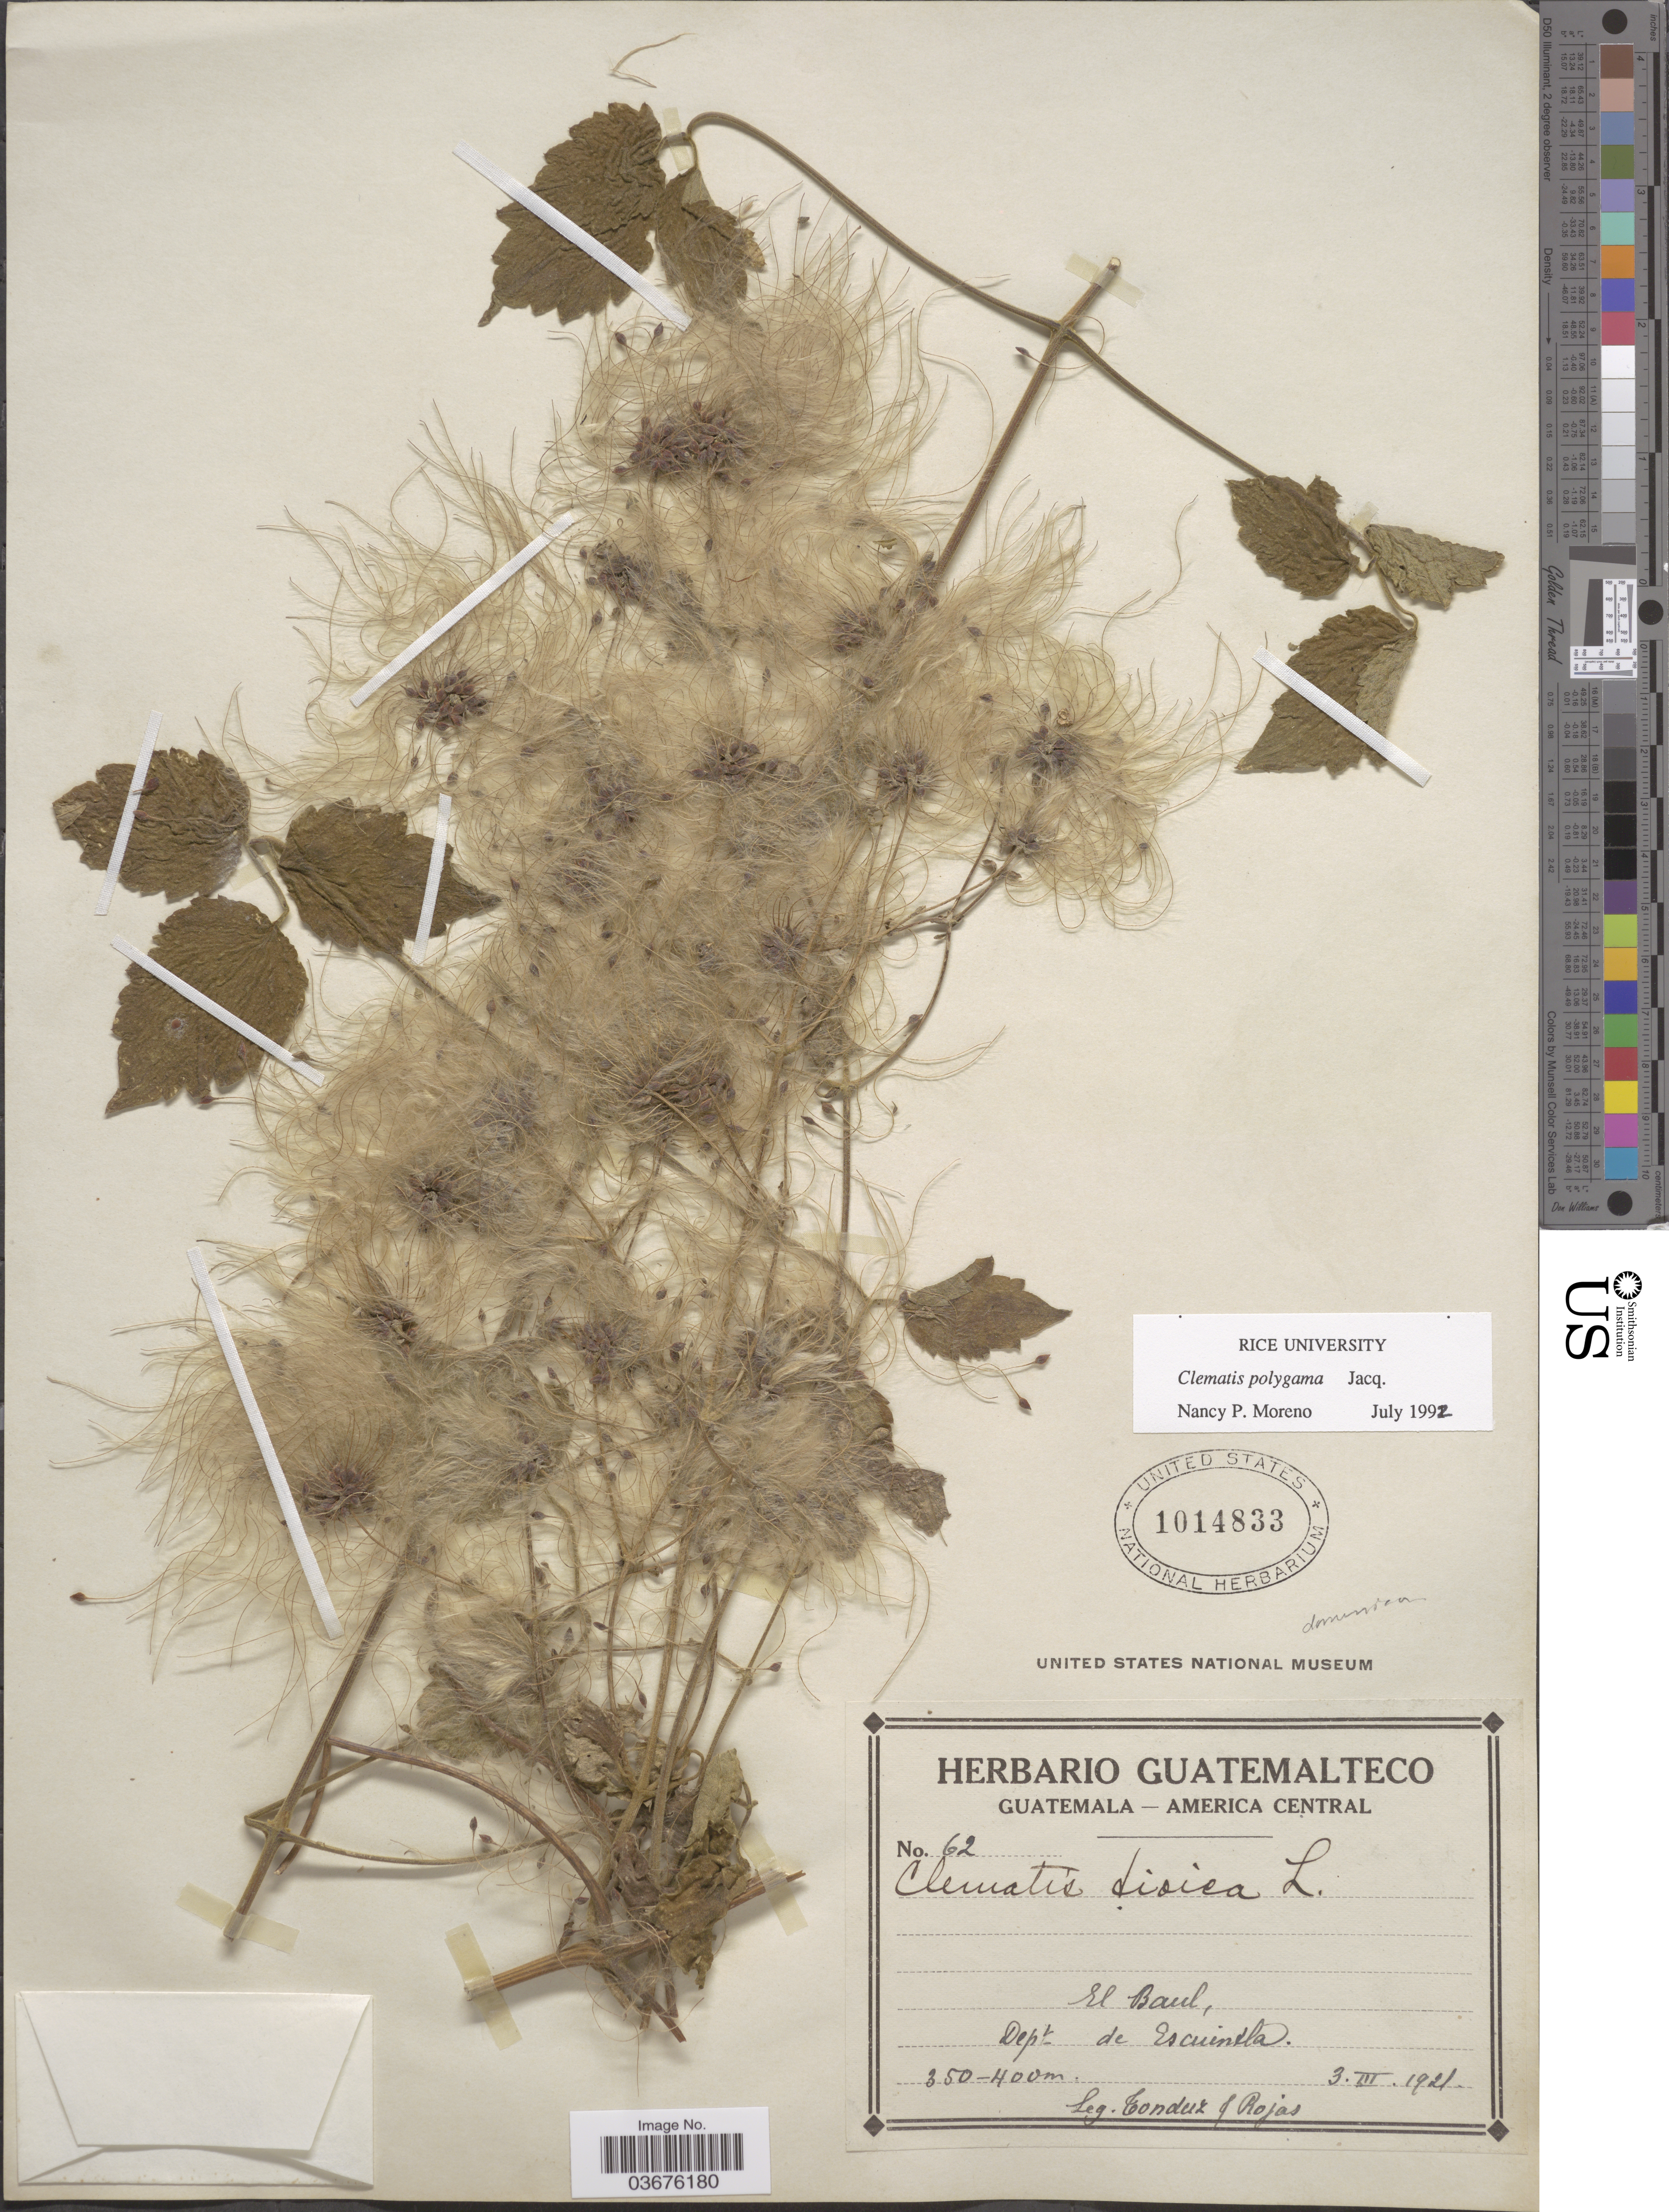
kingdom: Plantae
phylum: Tracheophyta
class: Magnoliopsida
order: Ranunculales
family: Ranunculaceae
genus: Clematis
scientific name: Clematis polygama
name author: Jacq.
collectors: Tonduz & Rojas, --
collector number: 62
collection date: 1921-03-03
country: Guatemala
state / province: Escuintla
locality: El Baul, Dept. de Escuintla.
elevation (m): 350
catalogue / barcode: US 1014833